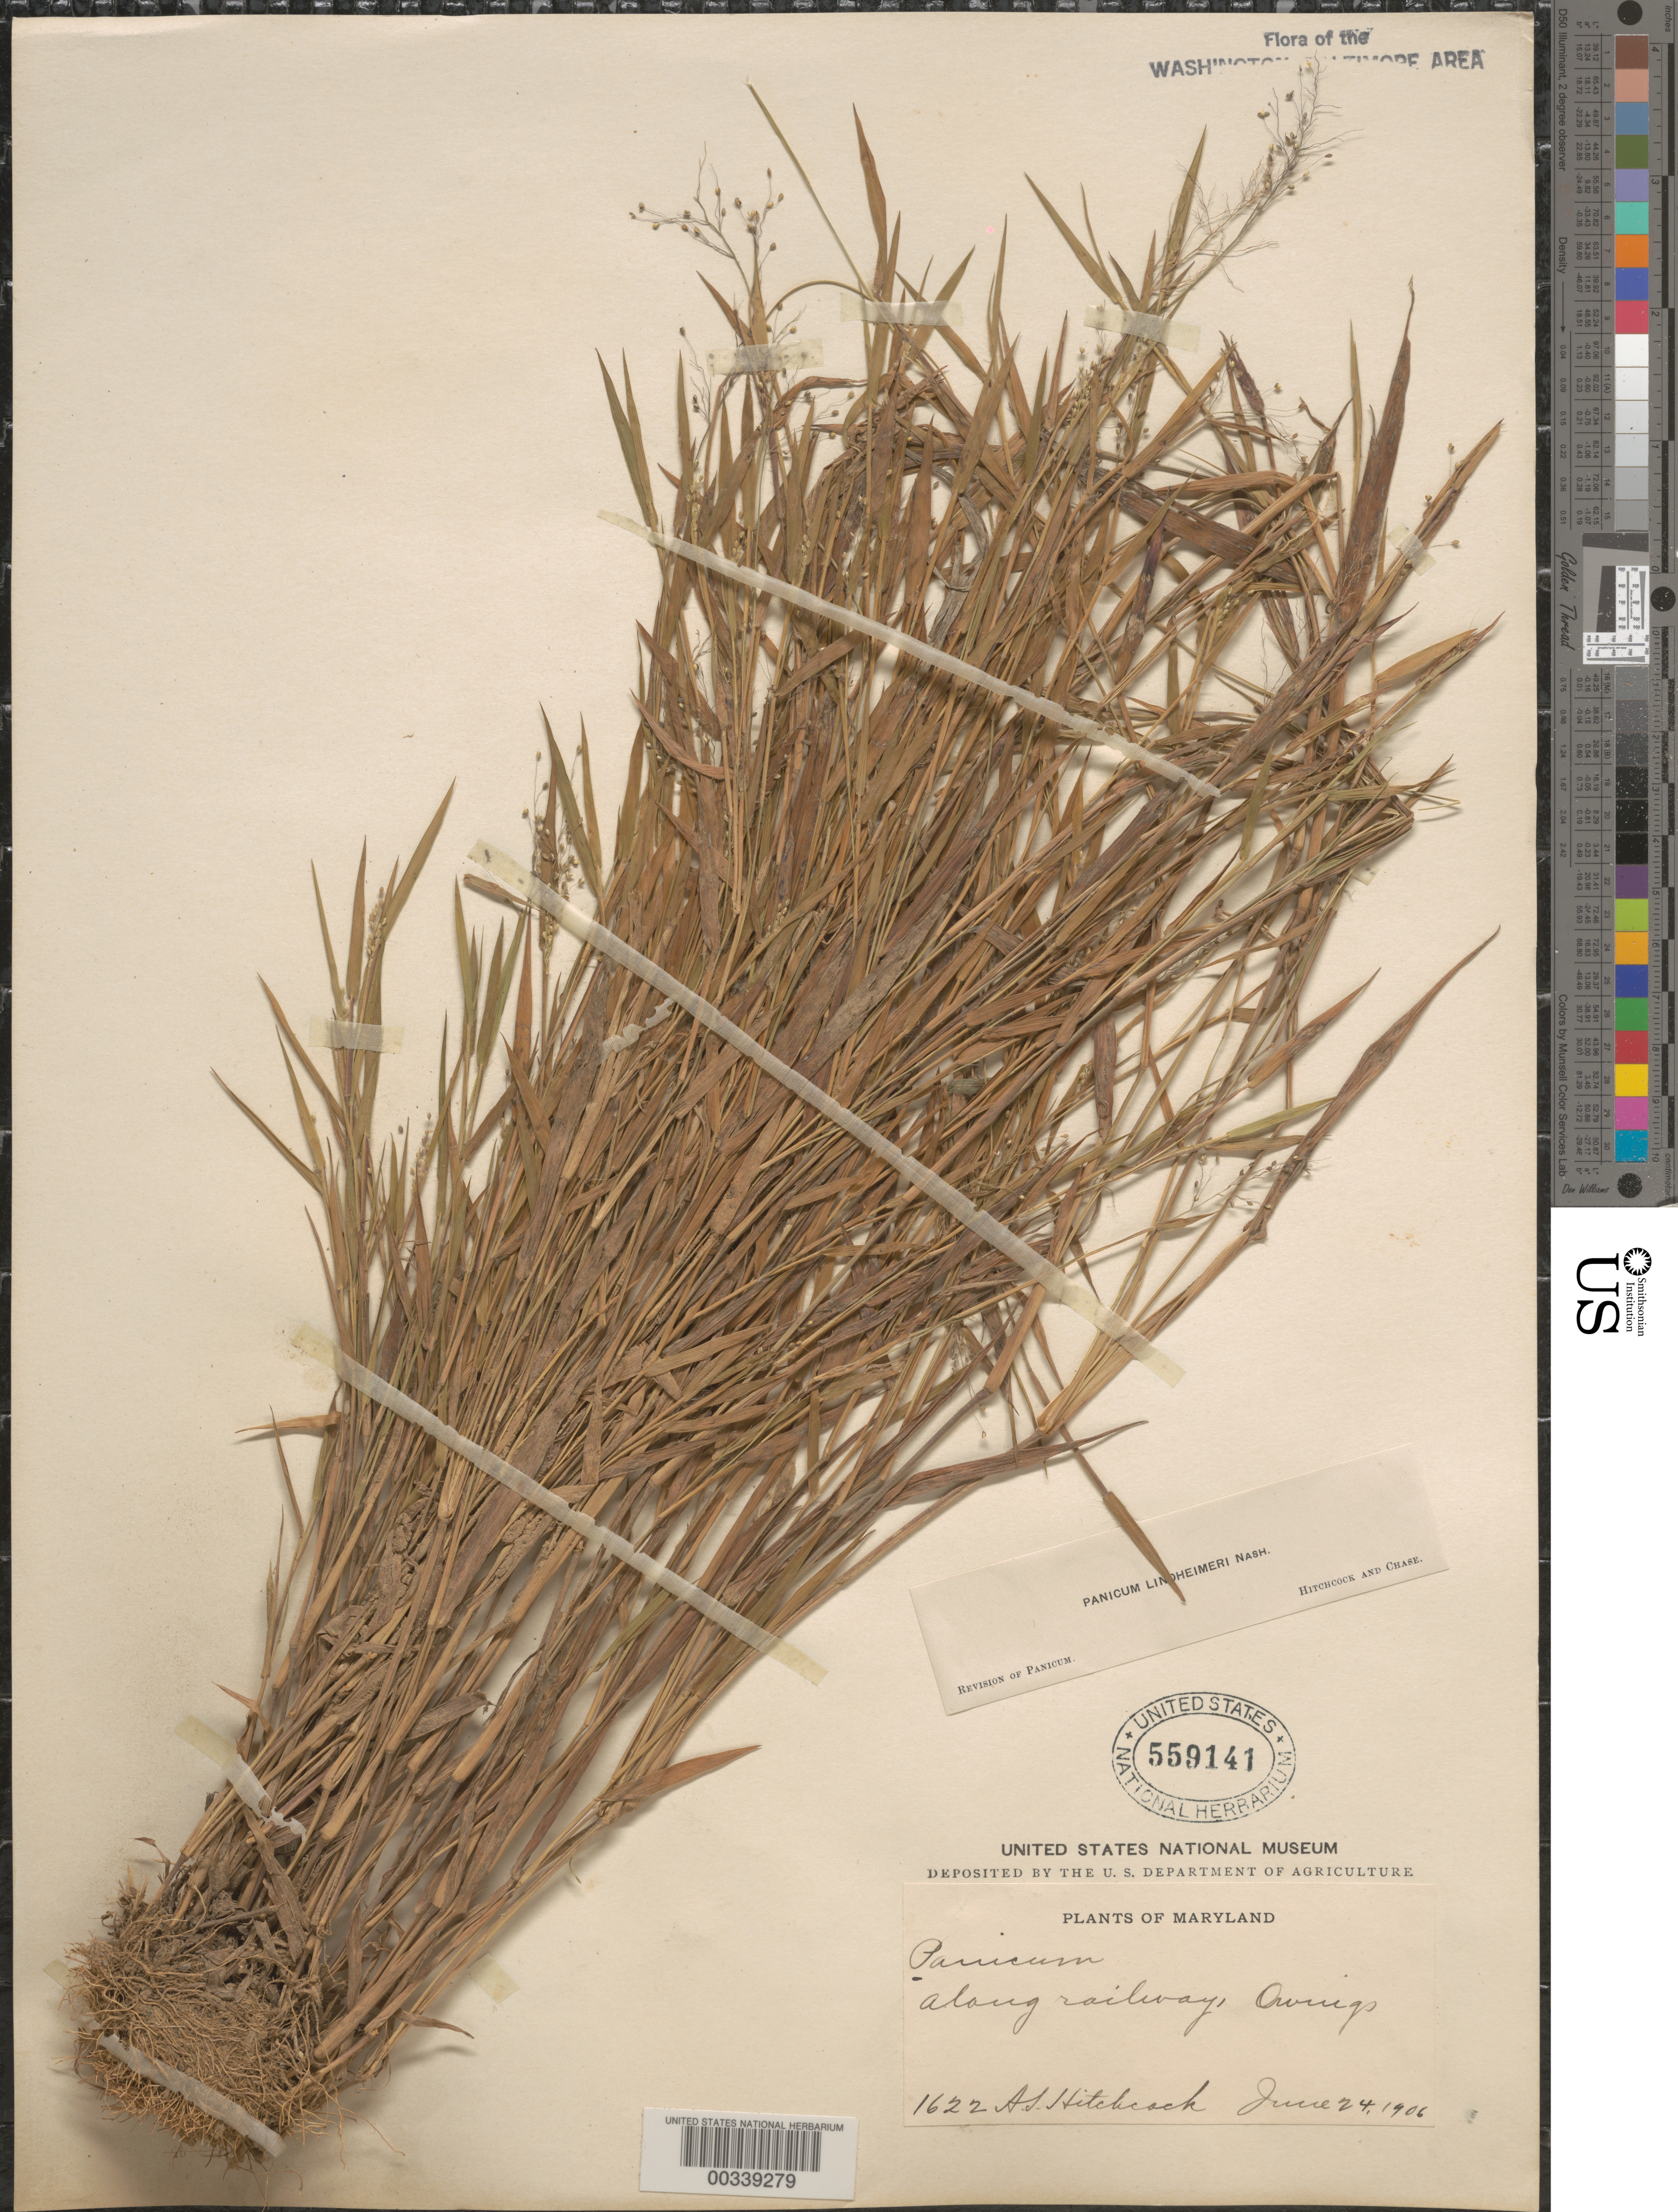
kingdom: Plantae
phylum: Tracheophyta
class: Liliopsida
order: Poales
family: Poaceae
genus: Dichanthelium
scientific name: Dichanthelium acuminatum var. lindheimeri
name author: (Nash) Gould & C.A. Clark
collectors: A. S. Hitchcock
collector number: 1622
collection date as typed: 24 Jun 1906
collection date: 1906-06-24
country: United States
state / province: Maryland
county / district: Calvert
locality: Owings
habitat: Along railway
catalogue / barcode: US 559141